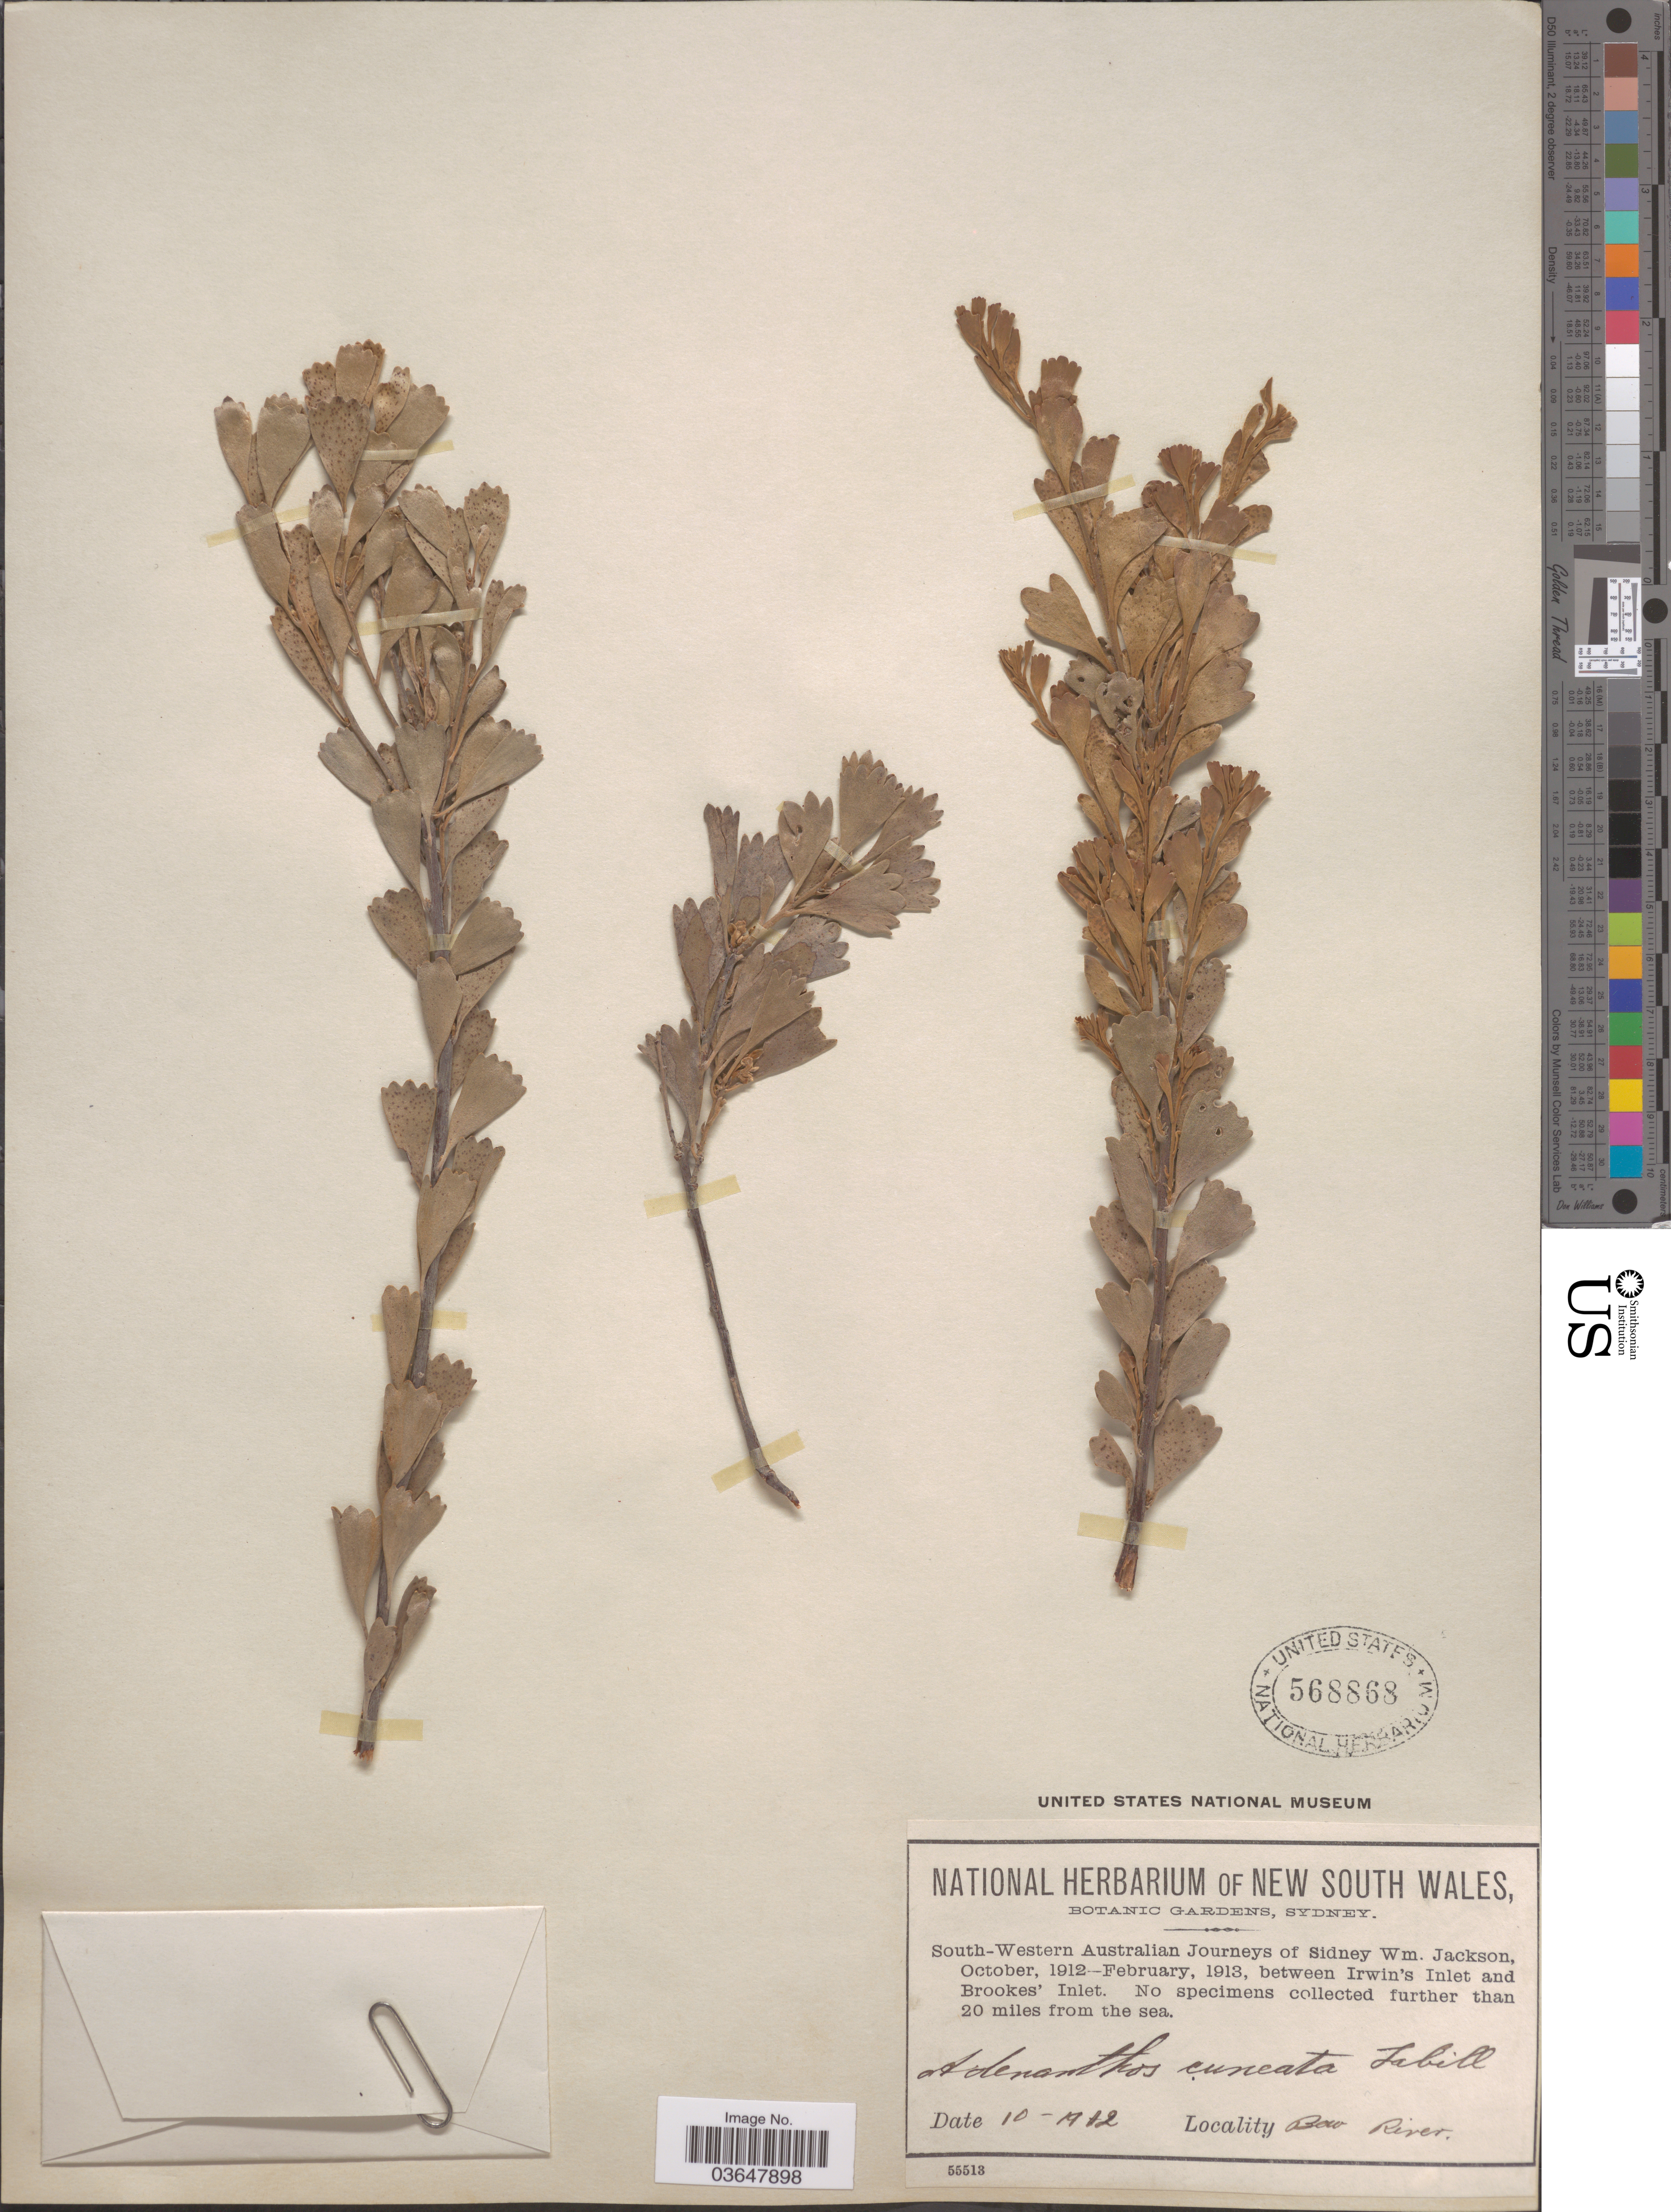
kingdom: Plantae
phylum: Tracheophyta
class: Magnoliopsida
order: Proteales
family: Proteaceae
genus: Adenanthos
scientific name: Adenanthos cuneata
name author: Labill.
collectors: Jackson, S. W.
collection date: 1912-10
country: Australia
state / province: Western Australia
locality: South-Western Australian. Between Irwin's Inlet and Brookes' Inlet. Bow River.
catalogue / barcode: US 568868